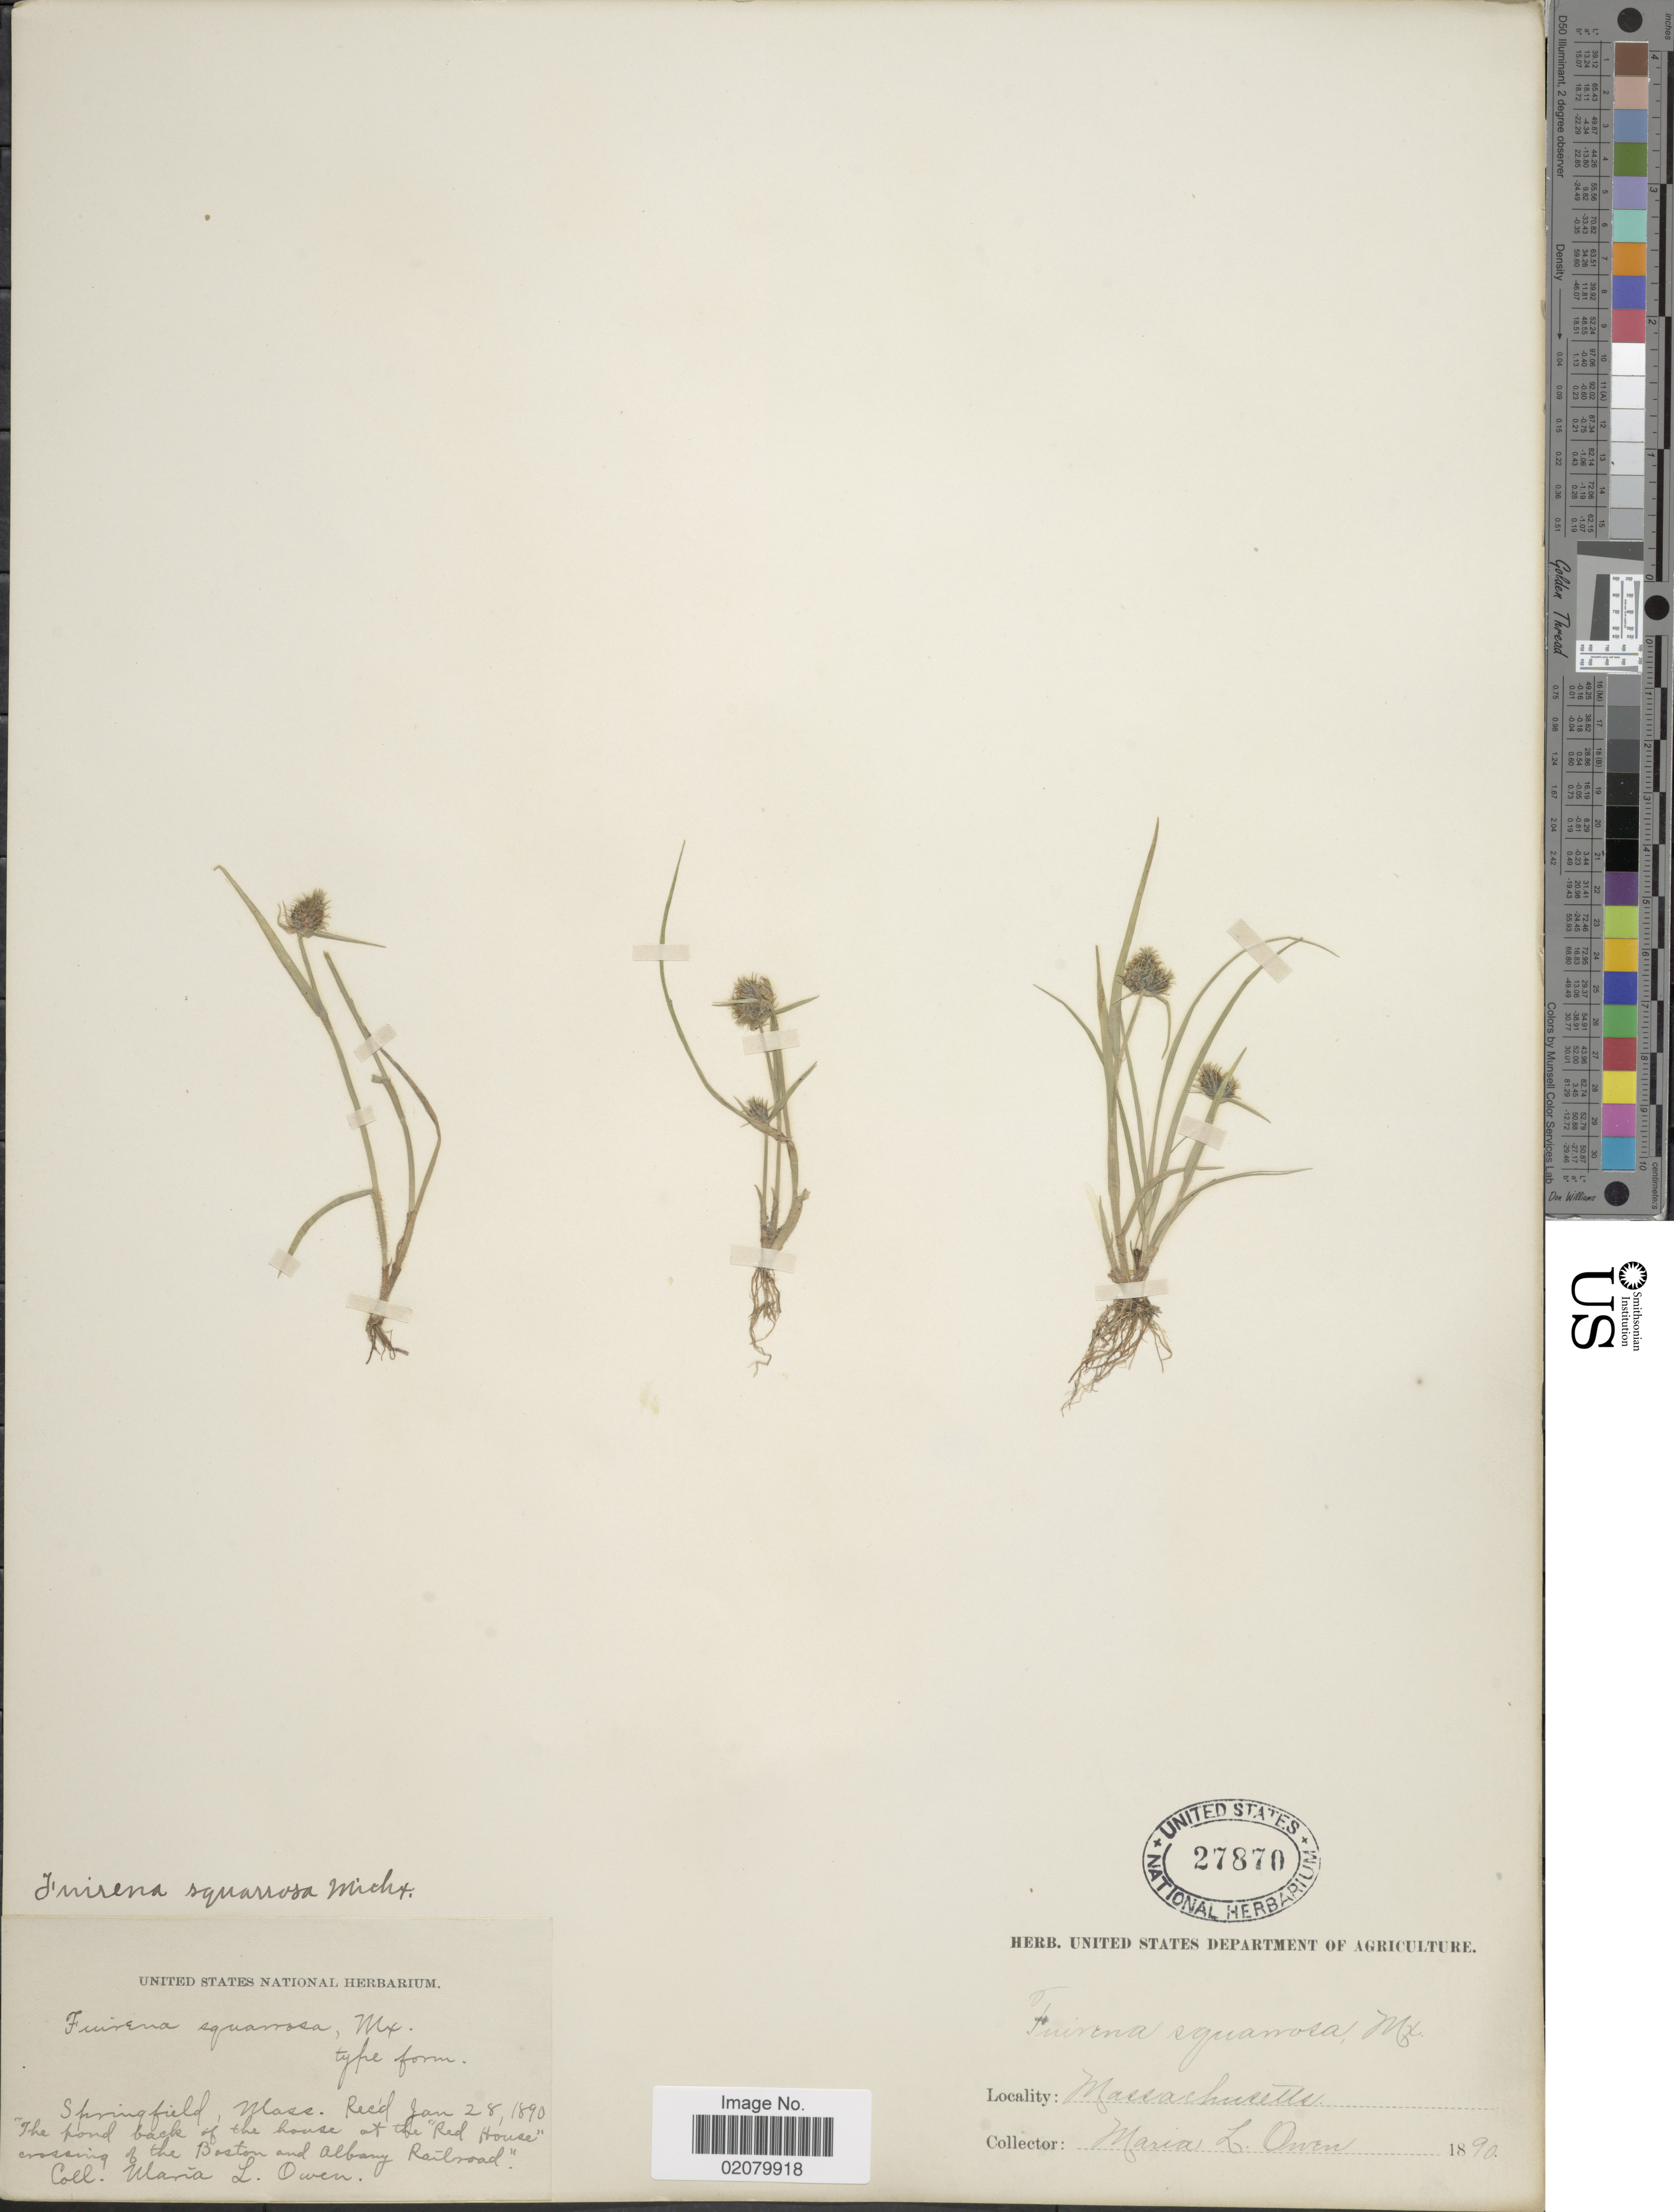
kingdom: Plantae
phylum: Tracheophyta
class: Liliopsida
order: Poales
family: Cyperaceae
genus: Fuirena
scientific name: Fuirena squarrosa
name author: Michx.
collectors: M. W. Owen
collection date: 1890-01-28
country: United States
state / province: Massachusetts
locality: Springfield, The pond back of the house of the "Red House" crossing of the Boston and Albany Railroad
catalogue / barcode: US 27870